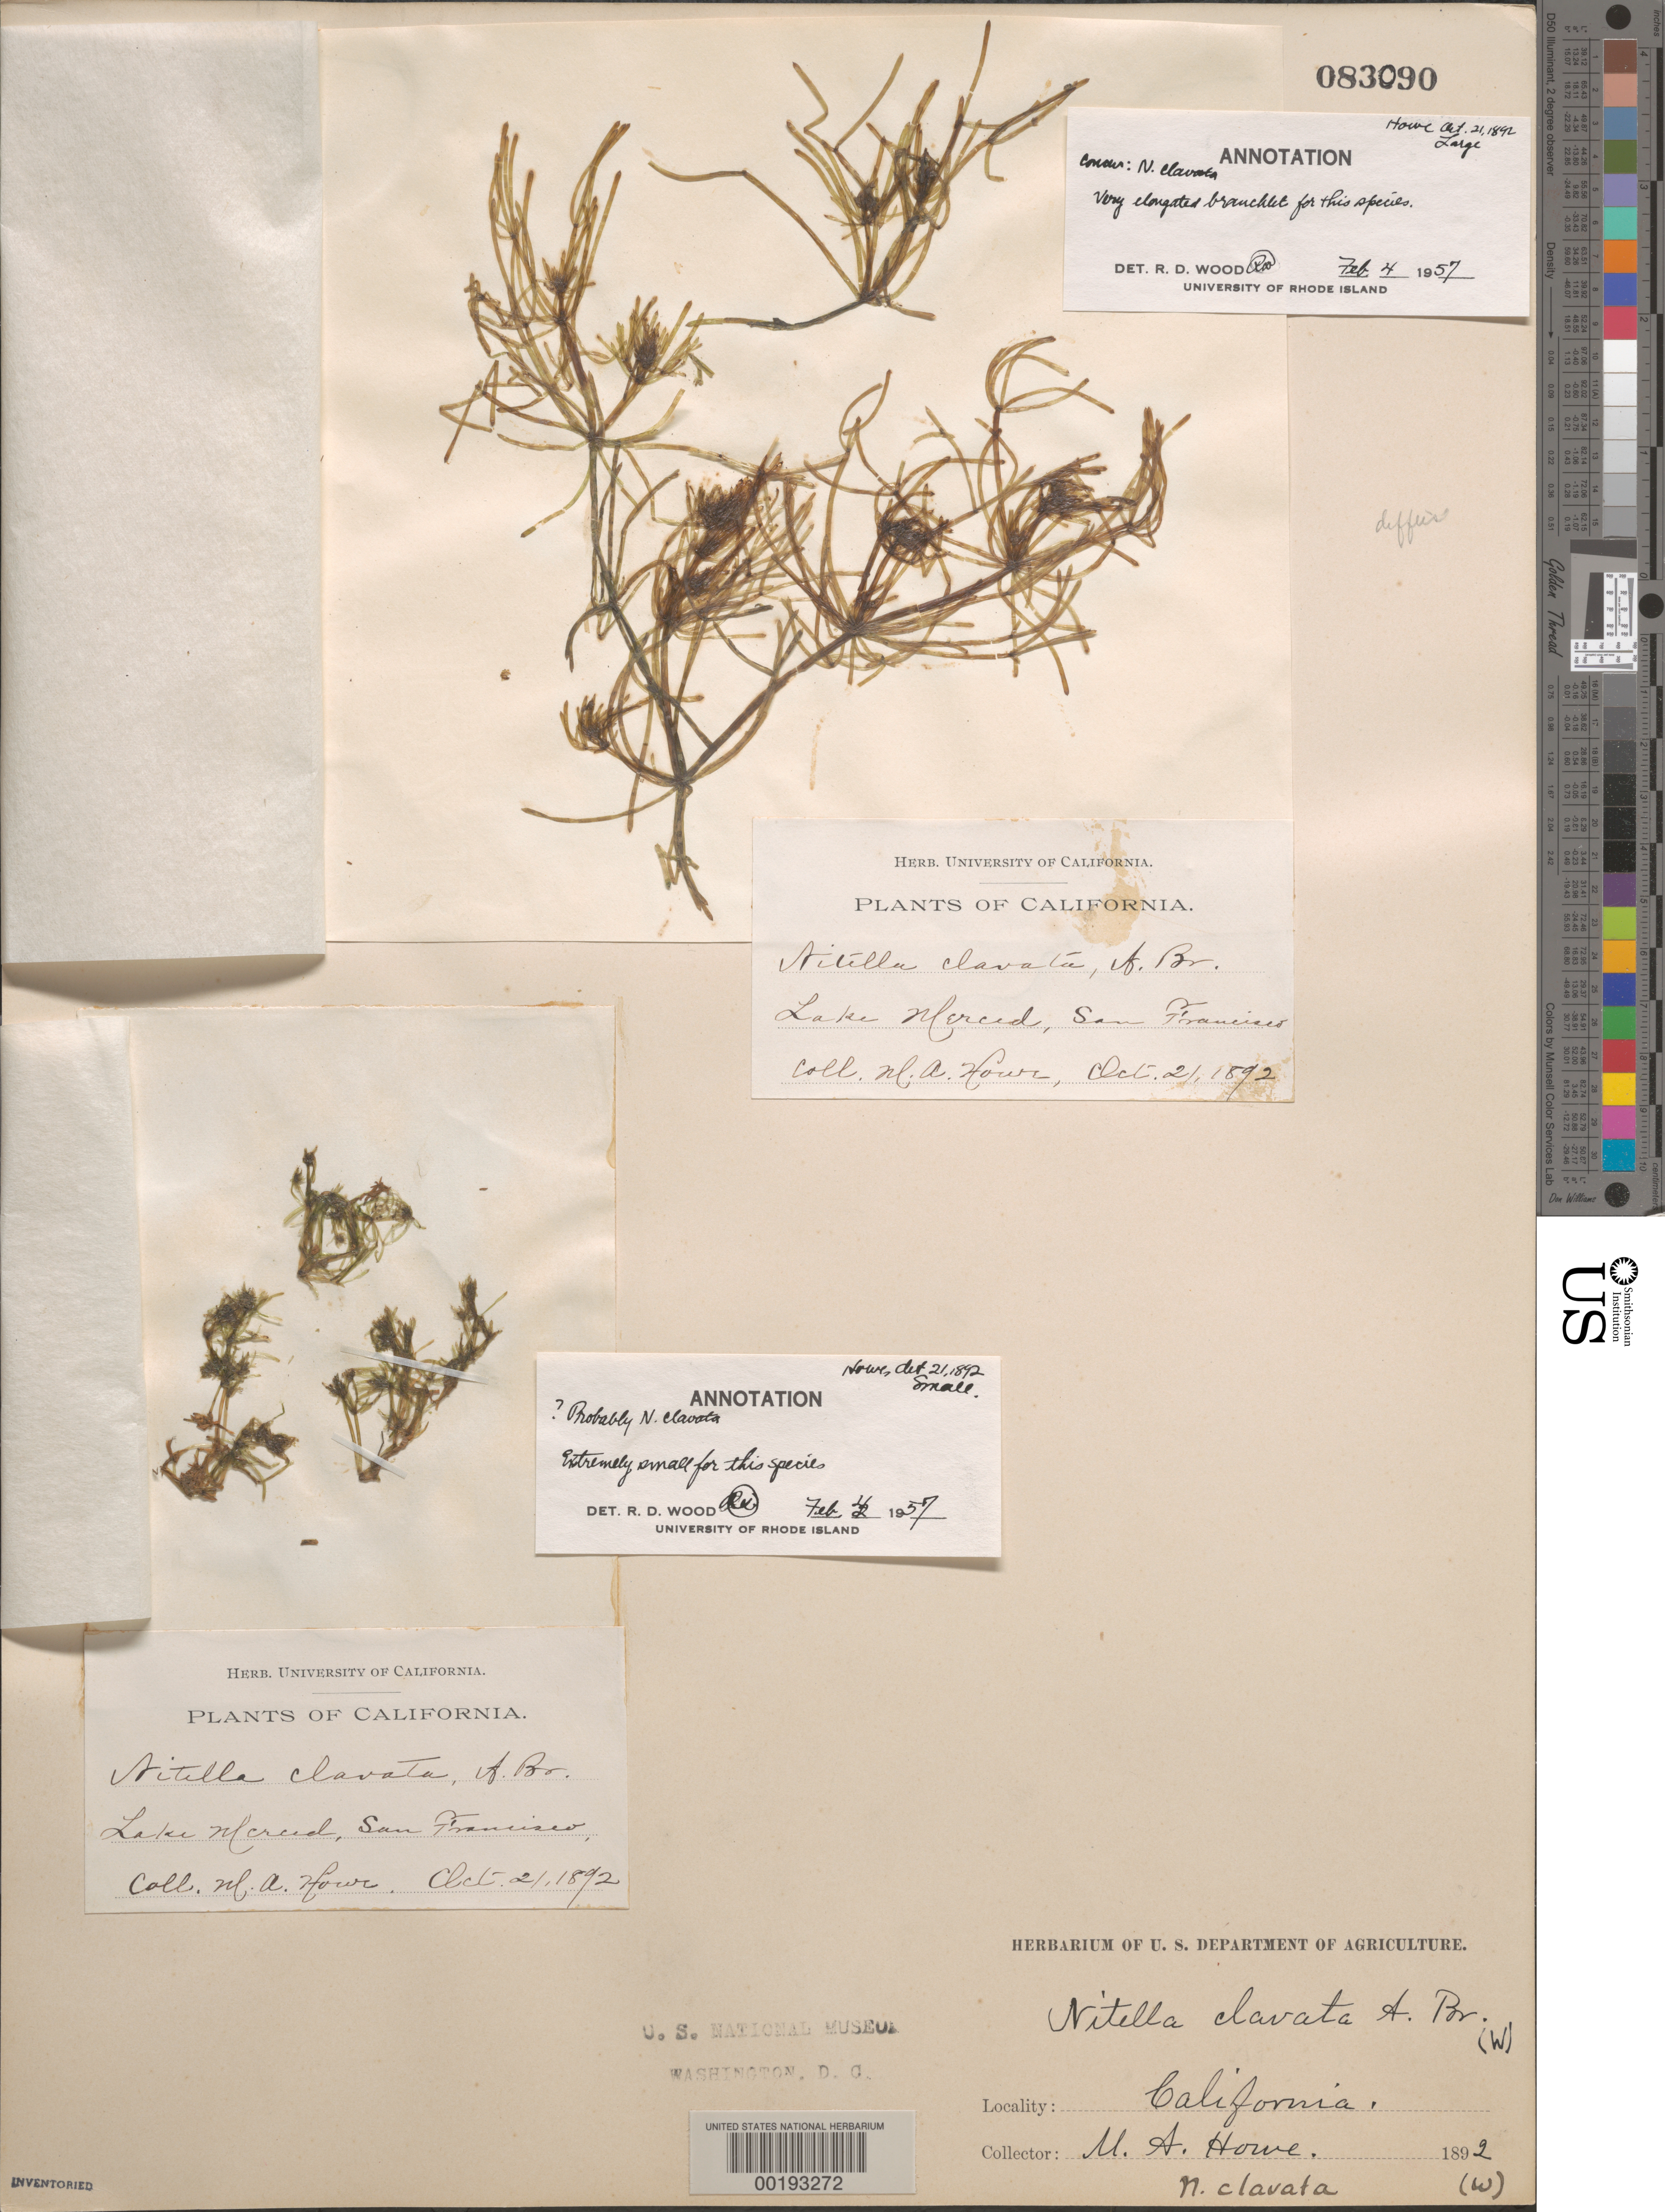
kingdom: Plantae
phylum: Charophyta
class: Charophyceae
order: Charales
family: Characeae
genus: Nitella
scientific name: Nitella clavata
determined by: Wood, R. D.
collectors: M. A. Howe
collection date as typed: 21 Oct 1892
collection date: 1892-10-21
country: United States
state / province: California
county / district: San Francisco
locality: Lake Merced, near San Francisco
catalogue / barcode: US 83090